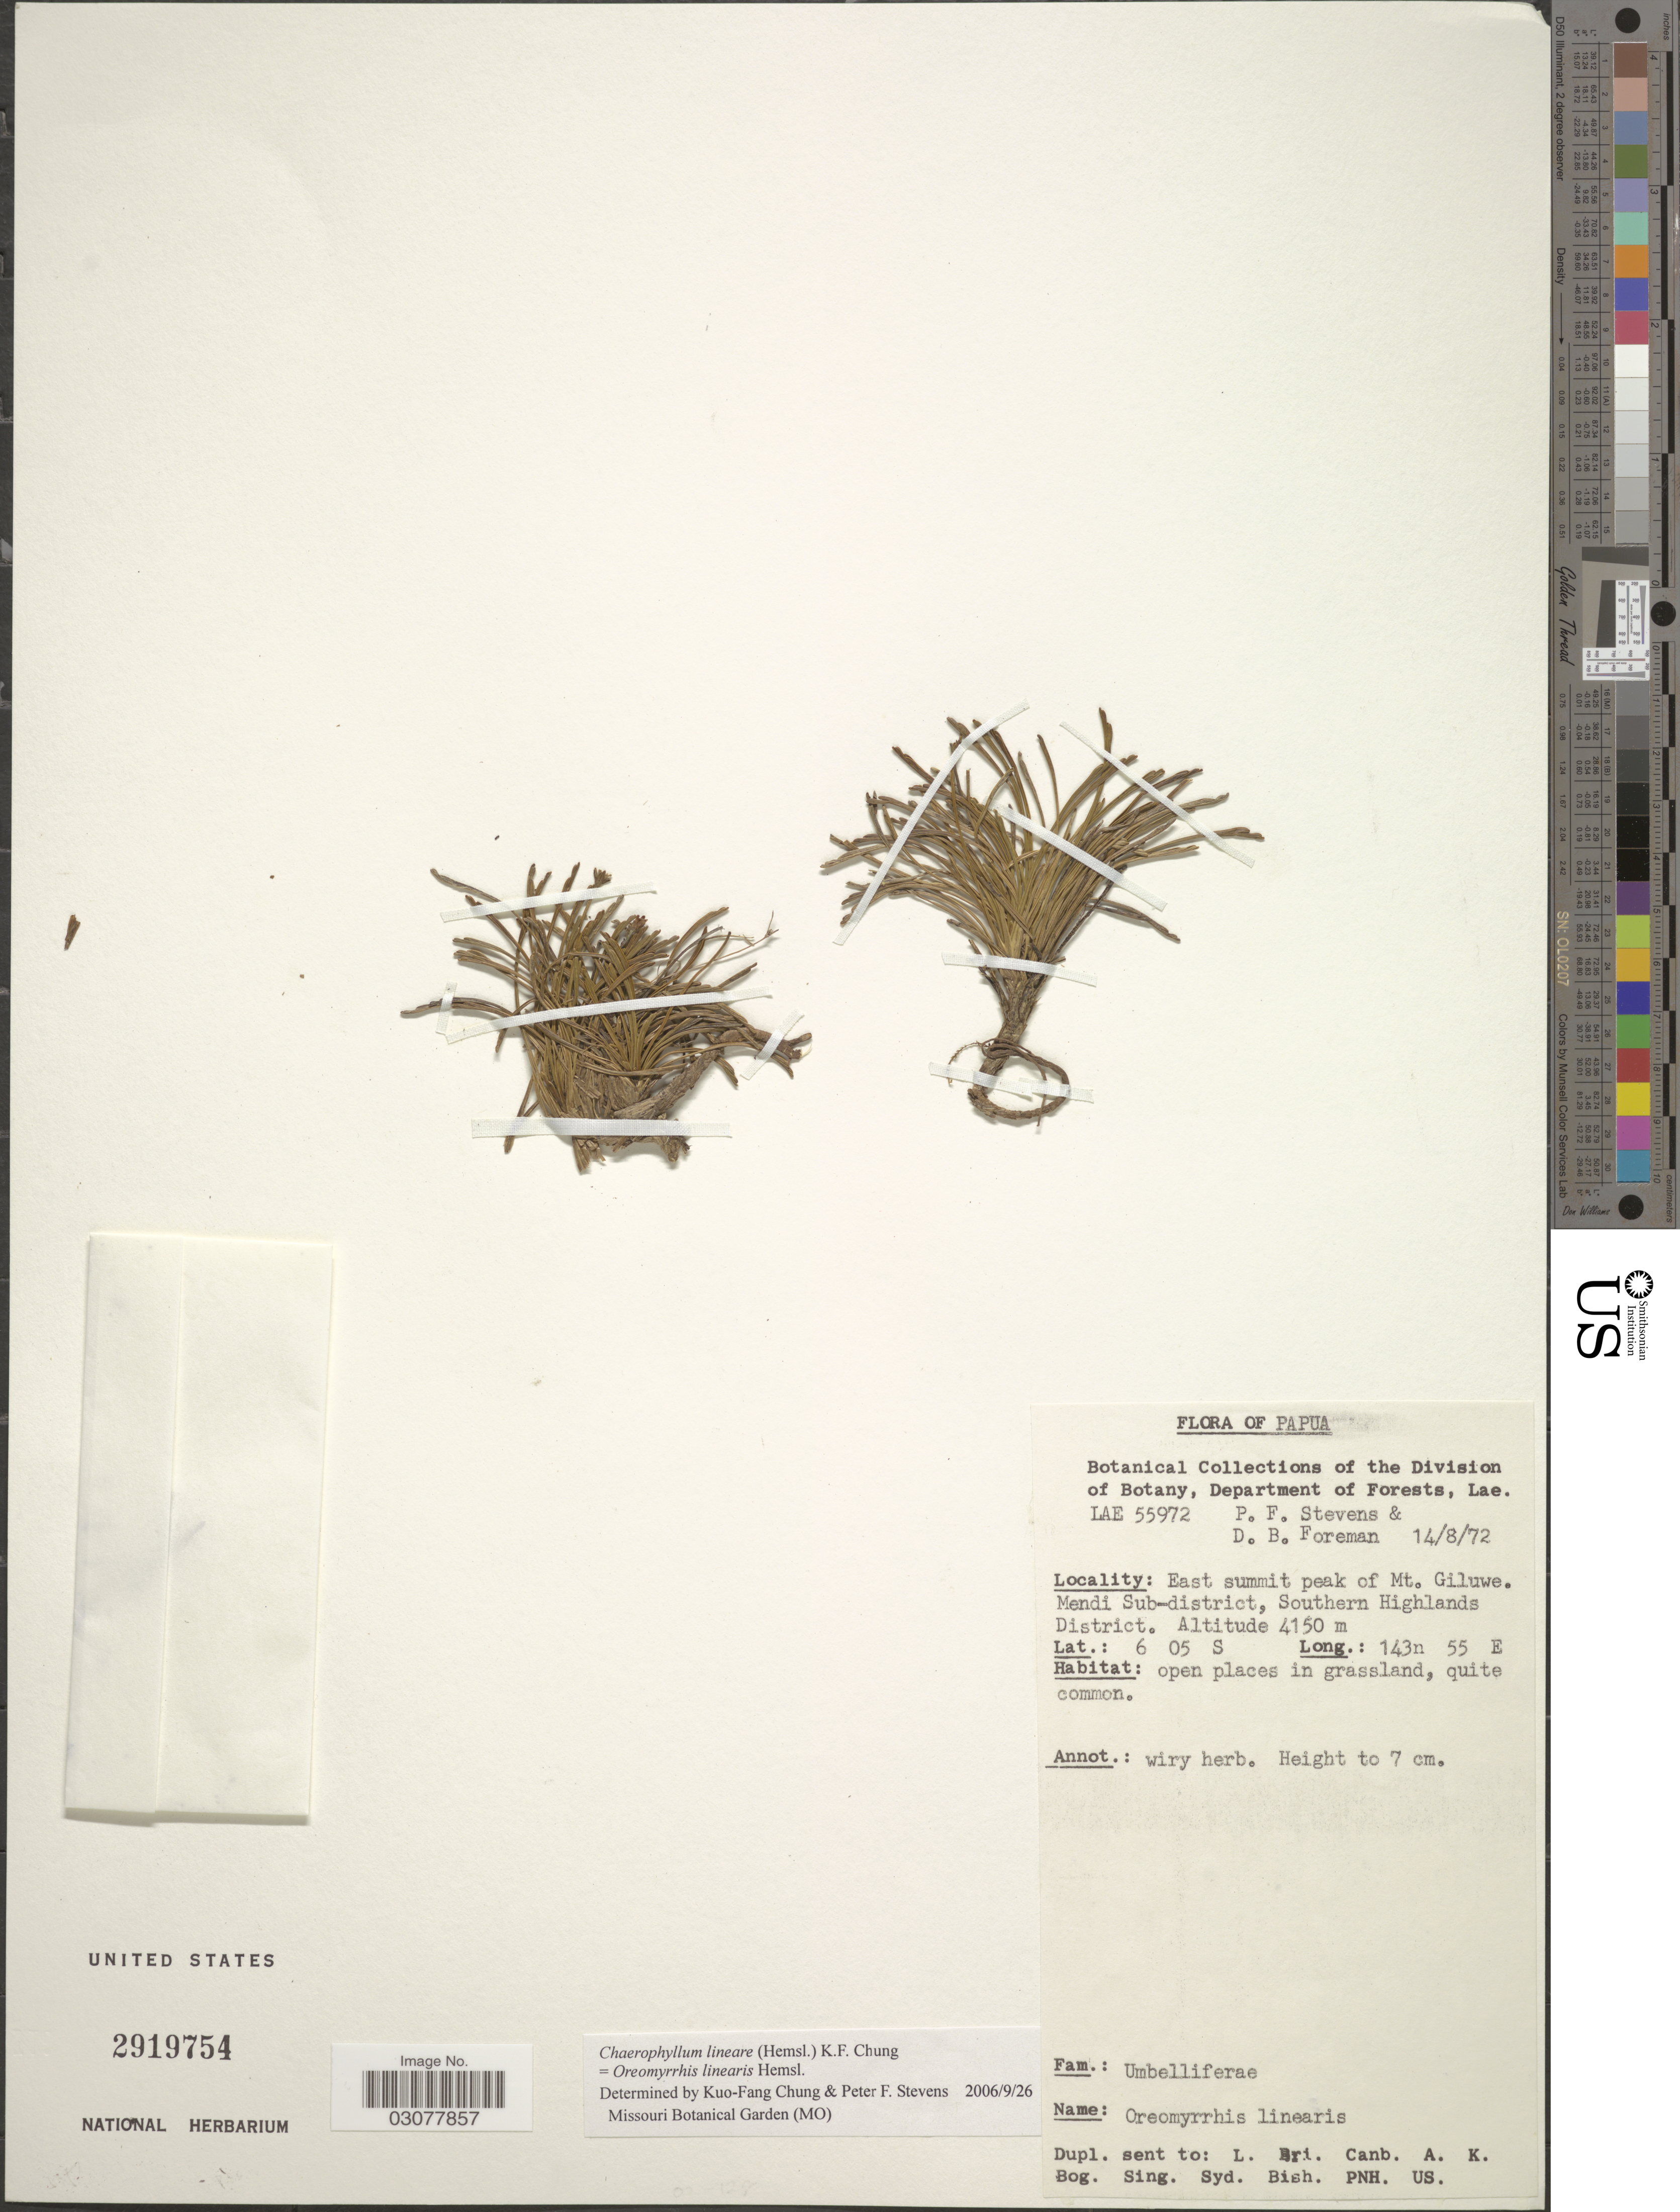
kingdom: Plantae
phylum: Tracheophyta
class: Magnoliopsida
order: Apiales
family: Apiaceae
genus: Chaerophyllum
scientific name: Chaerophyllum lineare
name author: (Hemsl.) K.F. Chung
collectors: P. F. Stevens & D. Foreman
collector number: LAE55972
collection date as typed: Transcribed d/m/y: 14/8/72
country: Papua New Guinea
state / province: Southern Highlands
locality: Papua, East summit peak of Mt. Giluwe. Mendi Sub-district, Southern Highlands District.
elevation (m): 4150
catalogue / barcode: US 2919754